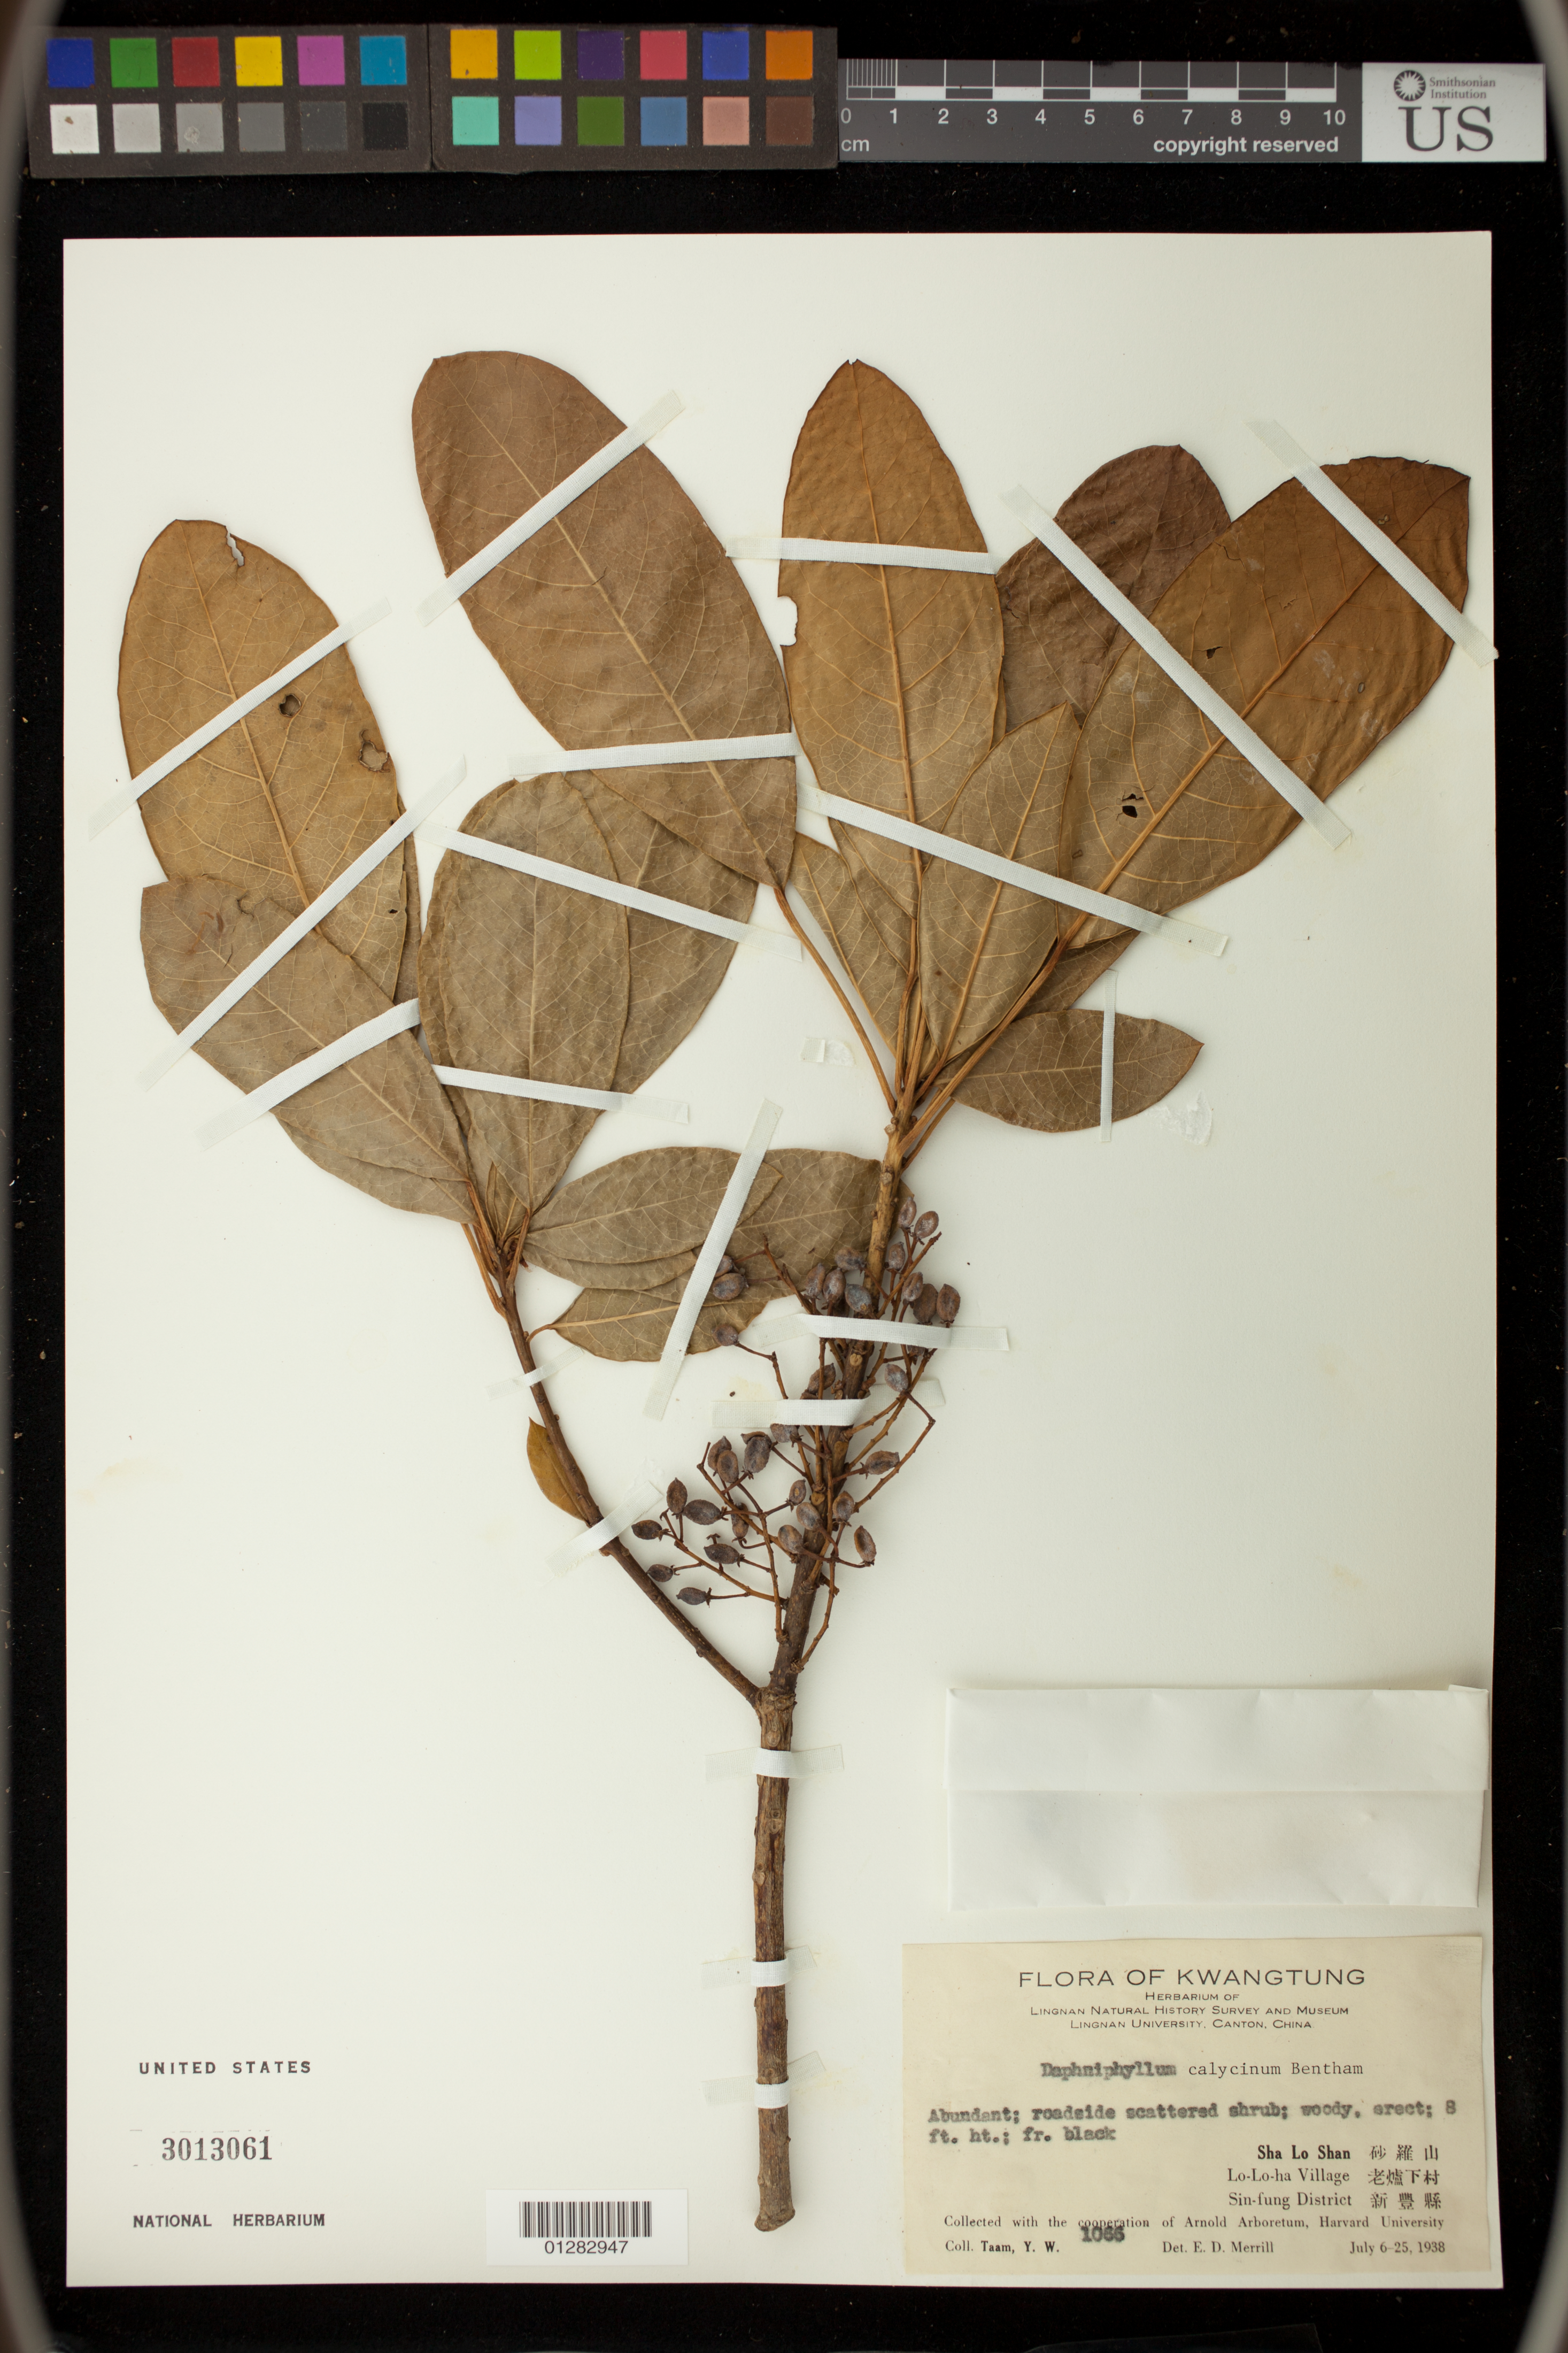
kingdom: Plantae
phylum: Tracheophyta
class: Magnoliopsida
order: Saxifragales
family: Daphniphyllaceae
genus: Daphniphyllum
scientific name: Daphniphyllum calycinum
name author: Benth.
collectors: Y. W. Taam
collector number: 1066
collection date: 1938-07-06/1938-07-25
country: China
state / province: Guangdong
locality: Sha Lo Shan, Lo-Lo-ha Village, Sin-fung District, Kwangtung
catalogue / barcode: US 3013061